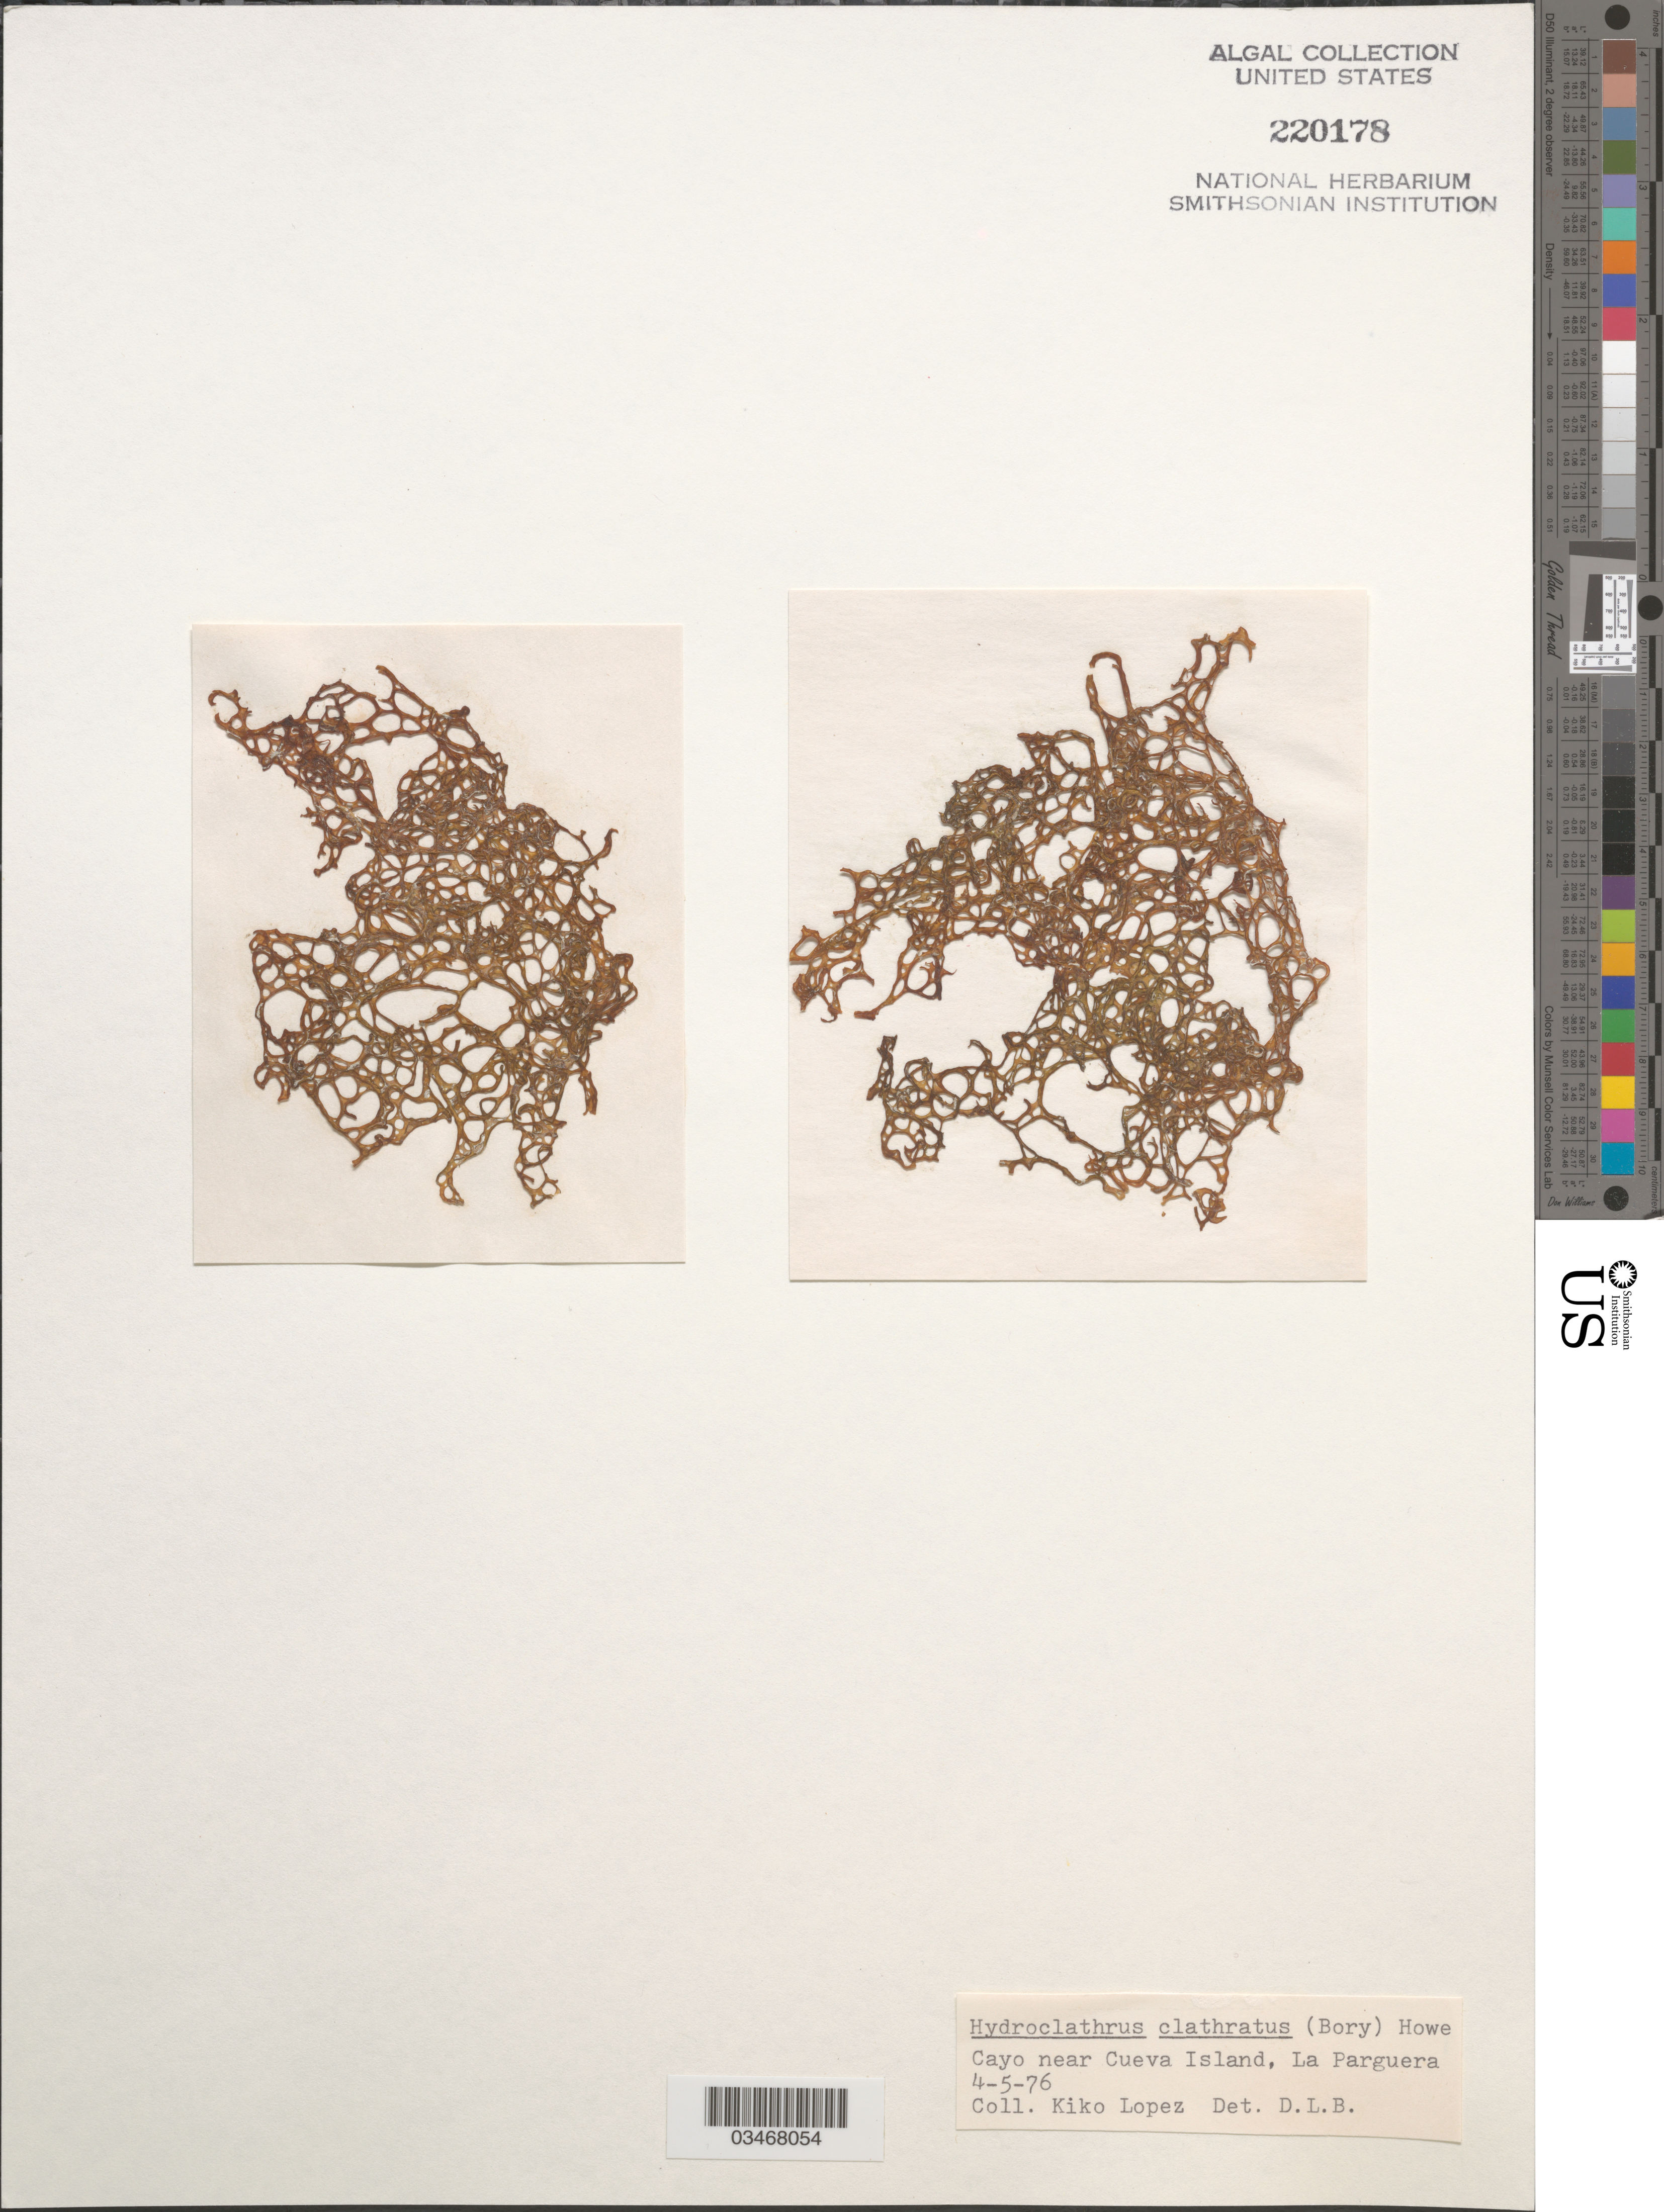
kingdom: Chromista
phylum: Ochrophyta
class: Phaeophyceae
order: Scytosiphonales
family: Scytosiphonaceae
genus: Hydroclathrus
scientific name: Hydroclathrus clathratus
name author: (C. Agardh) M. Howe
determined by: Ballantine, D. L.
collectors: K. Lopez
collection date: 1975-04-05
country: Puerto Rico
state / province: Lajas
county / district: La Parguera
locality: Cayo near Cueva Island.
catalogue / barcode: US 220178